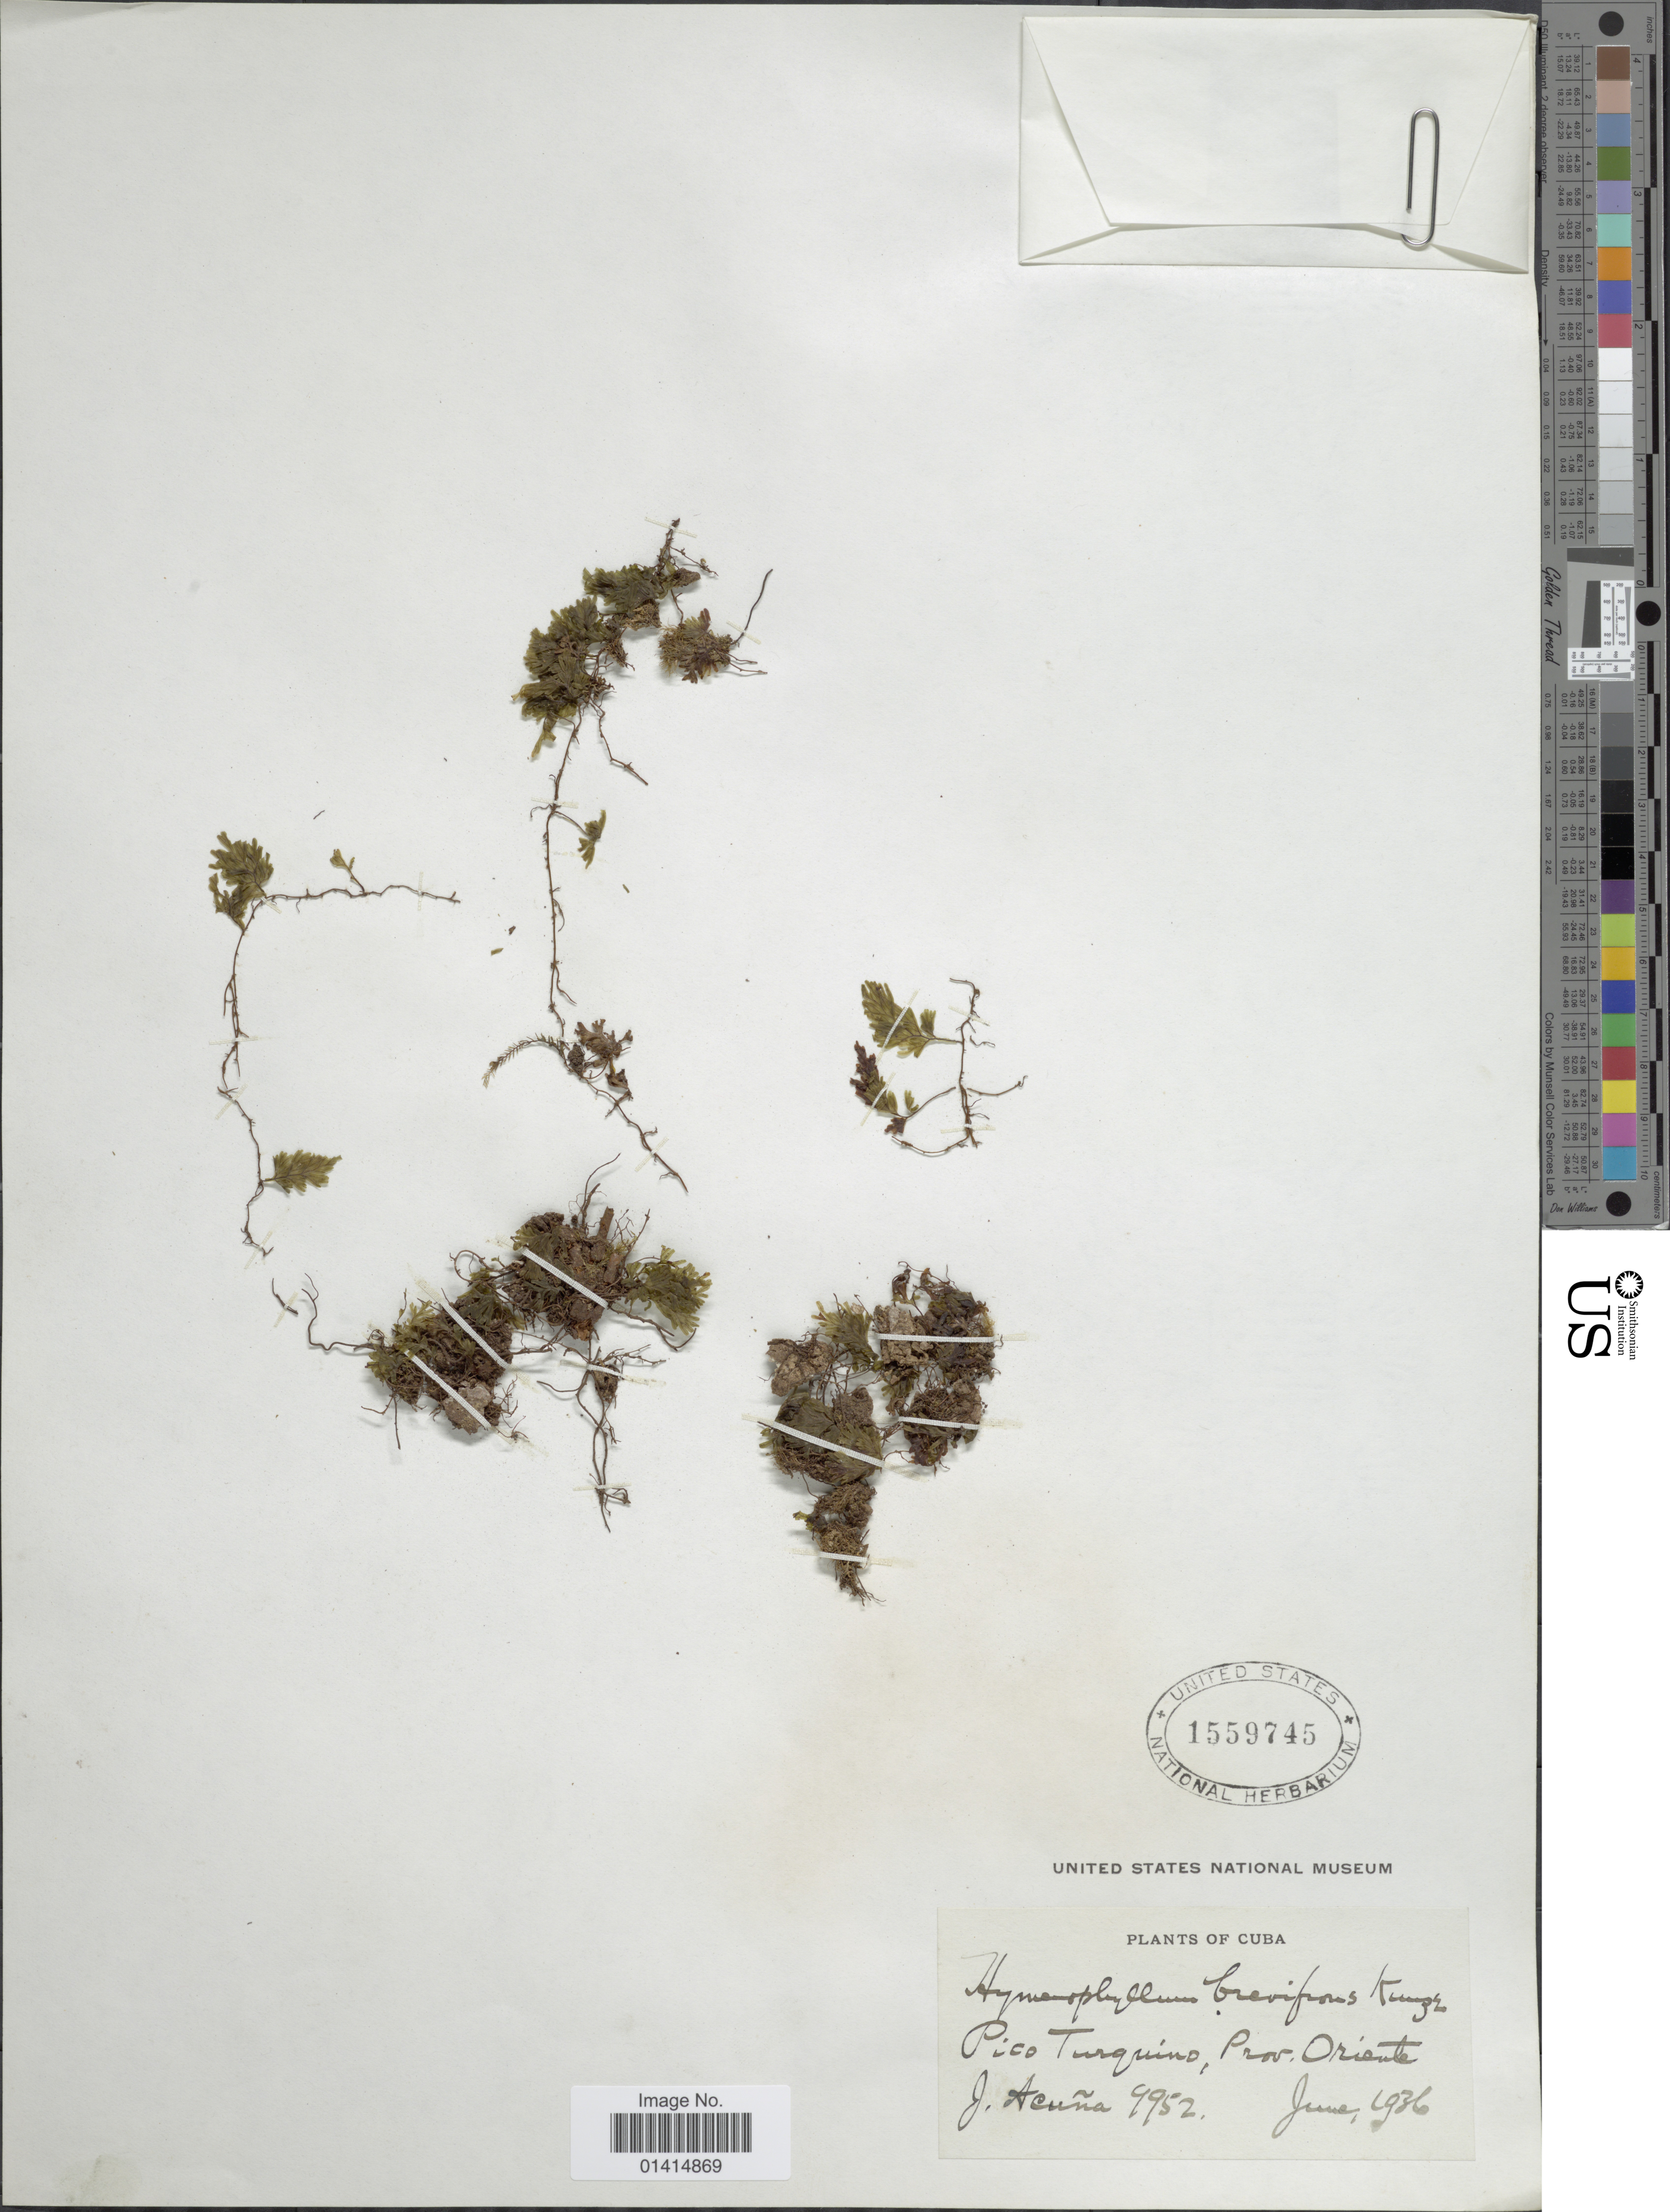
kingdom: Plantae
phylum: Tracheophyta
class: Polypodiopsida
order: Hymenophyllales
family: Hymenophyllaceae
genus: Hymenophyllum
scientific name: Hymenophyllum brevifrons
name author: Kunze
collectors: J. Acuña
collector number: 9952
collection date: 1936-06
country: Cuba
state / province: Oriente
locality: Pico Turquino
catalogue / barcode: US 1559745